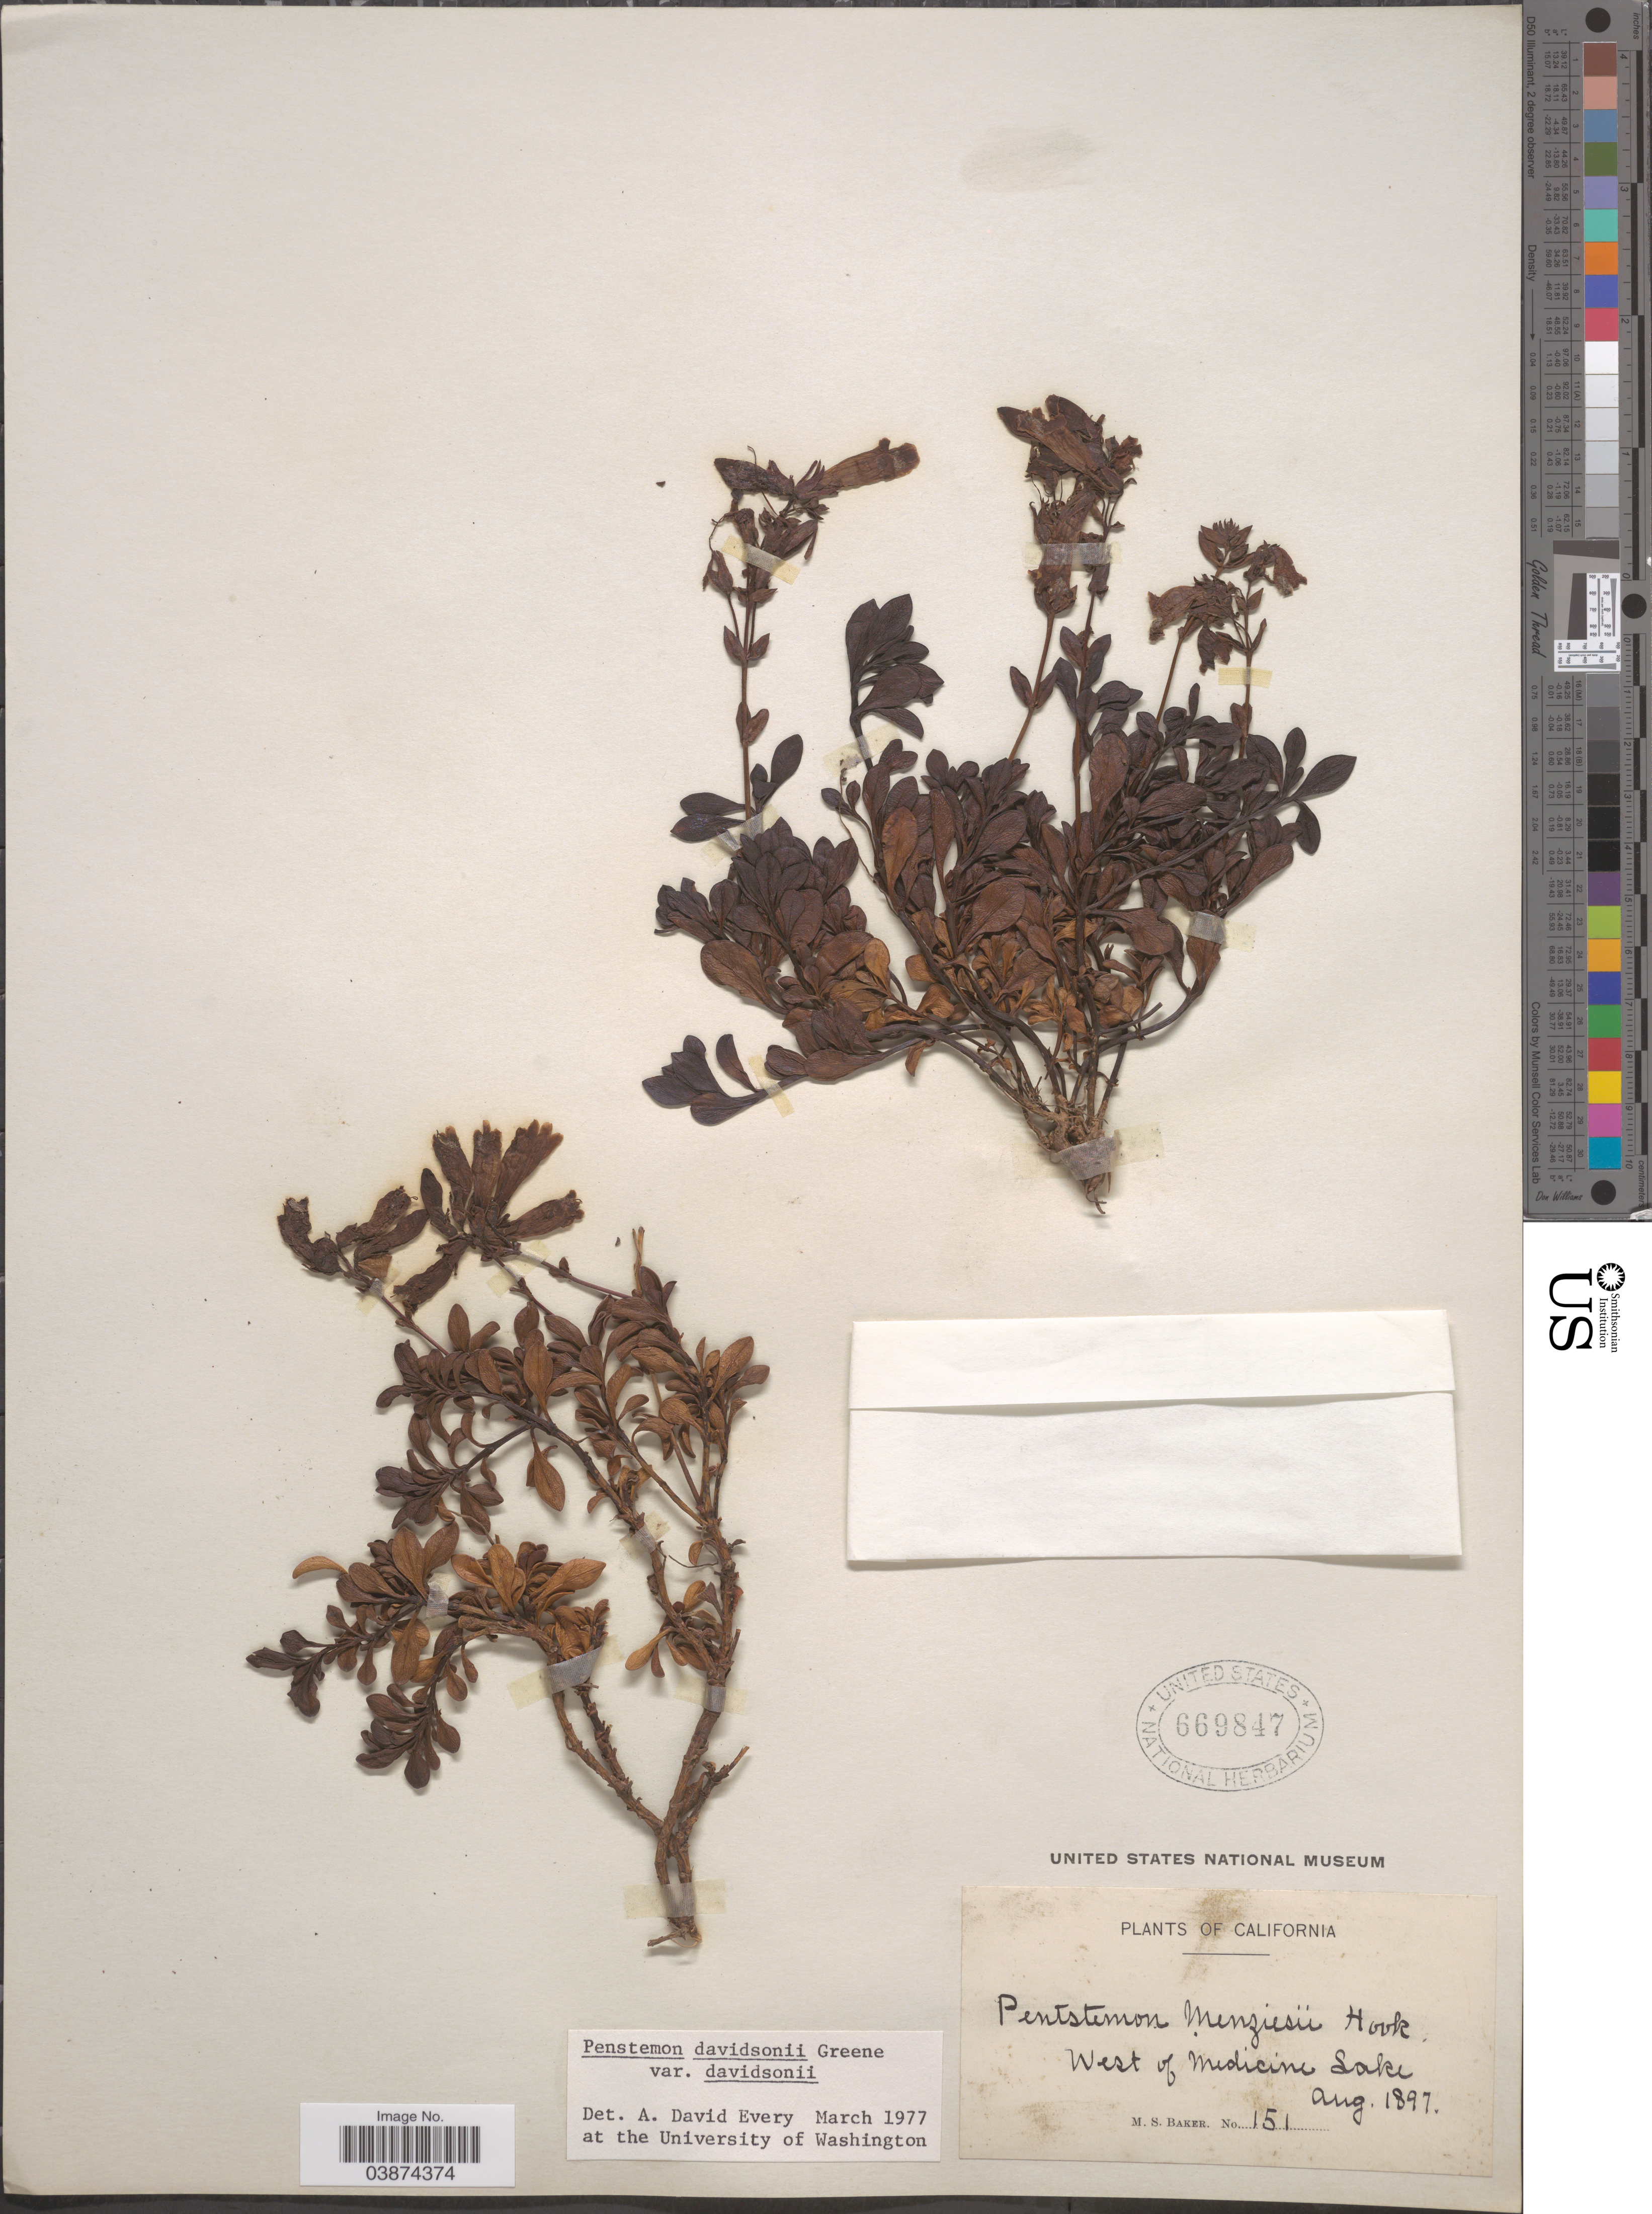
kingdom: Plantae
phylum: Tracheophyta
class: Magnoliopsida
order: Lamiales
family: Plantaginaceae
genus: Penstemon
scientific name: Penstemon davidsonii var. davidsonii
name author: Greene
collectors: M. S. Baker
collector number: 151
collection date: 1897-08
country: United States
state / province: California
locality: West of Medicine Lake.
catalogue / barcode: US 669847